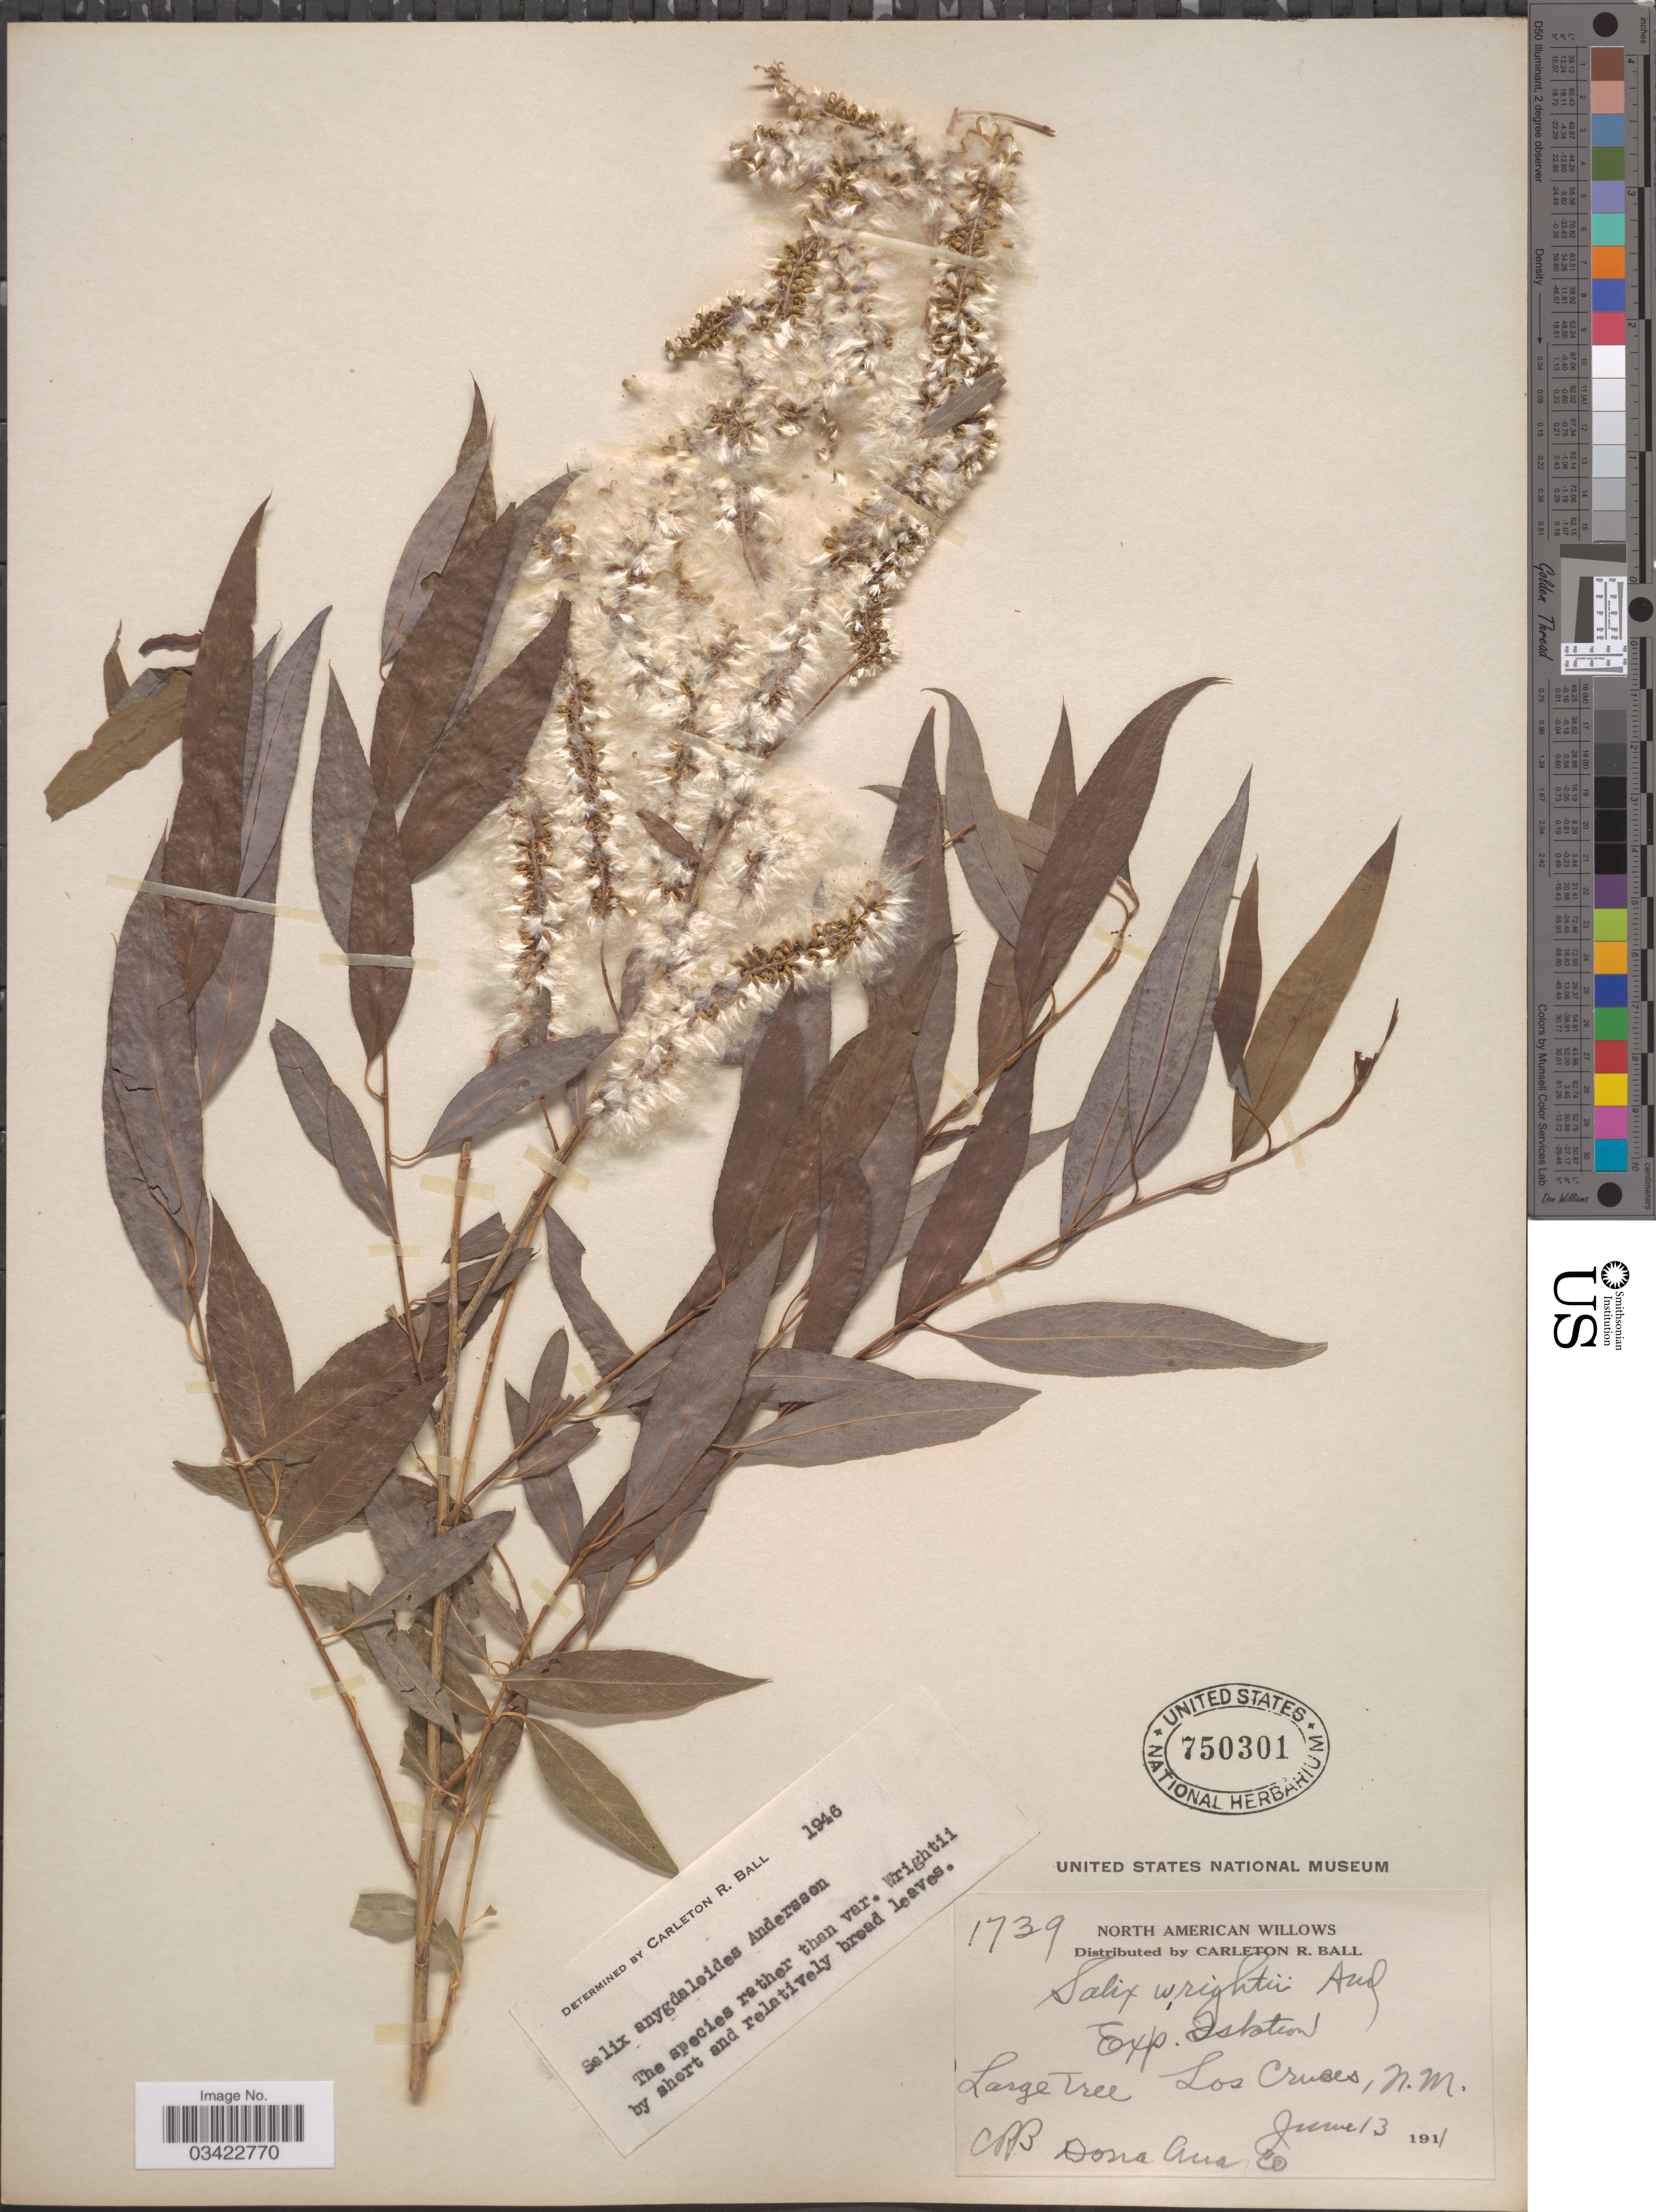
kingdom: Plantae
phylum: Tracheophyta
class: Magnoliopsida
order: Malpighiales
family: Salicaceae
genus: Salix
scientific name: Salix amygdaloides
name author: Andersson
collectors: C. R. Ball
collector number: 1739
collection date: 1911-06-13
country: United States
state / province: New Mexico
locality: Expt. Station. Los Cruces.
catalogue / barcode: US 750301